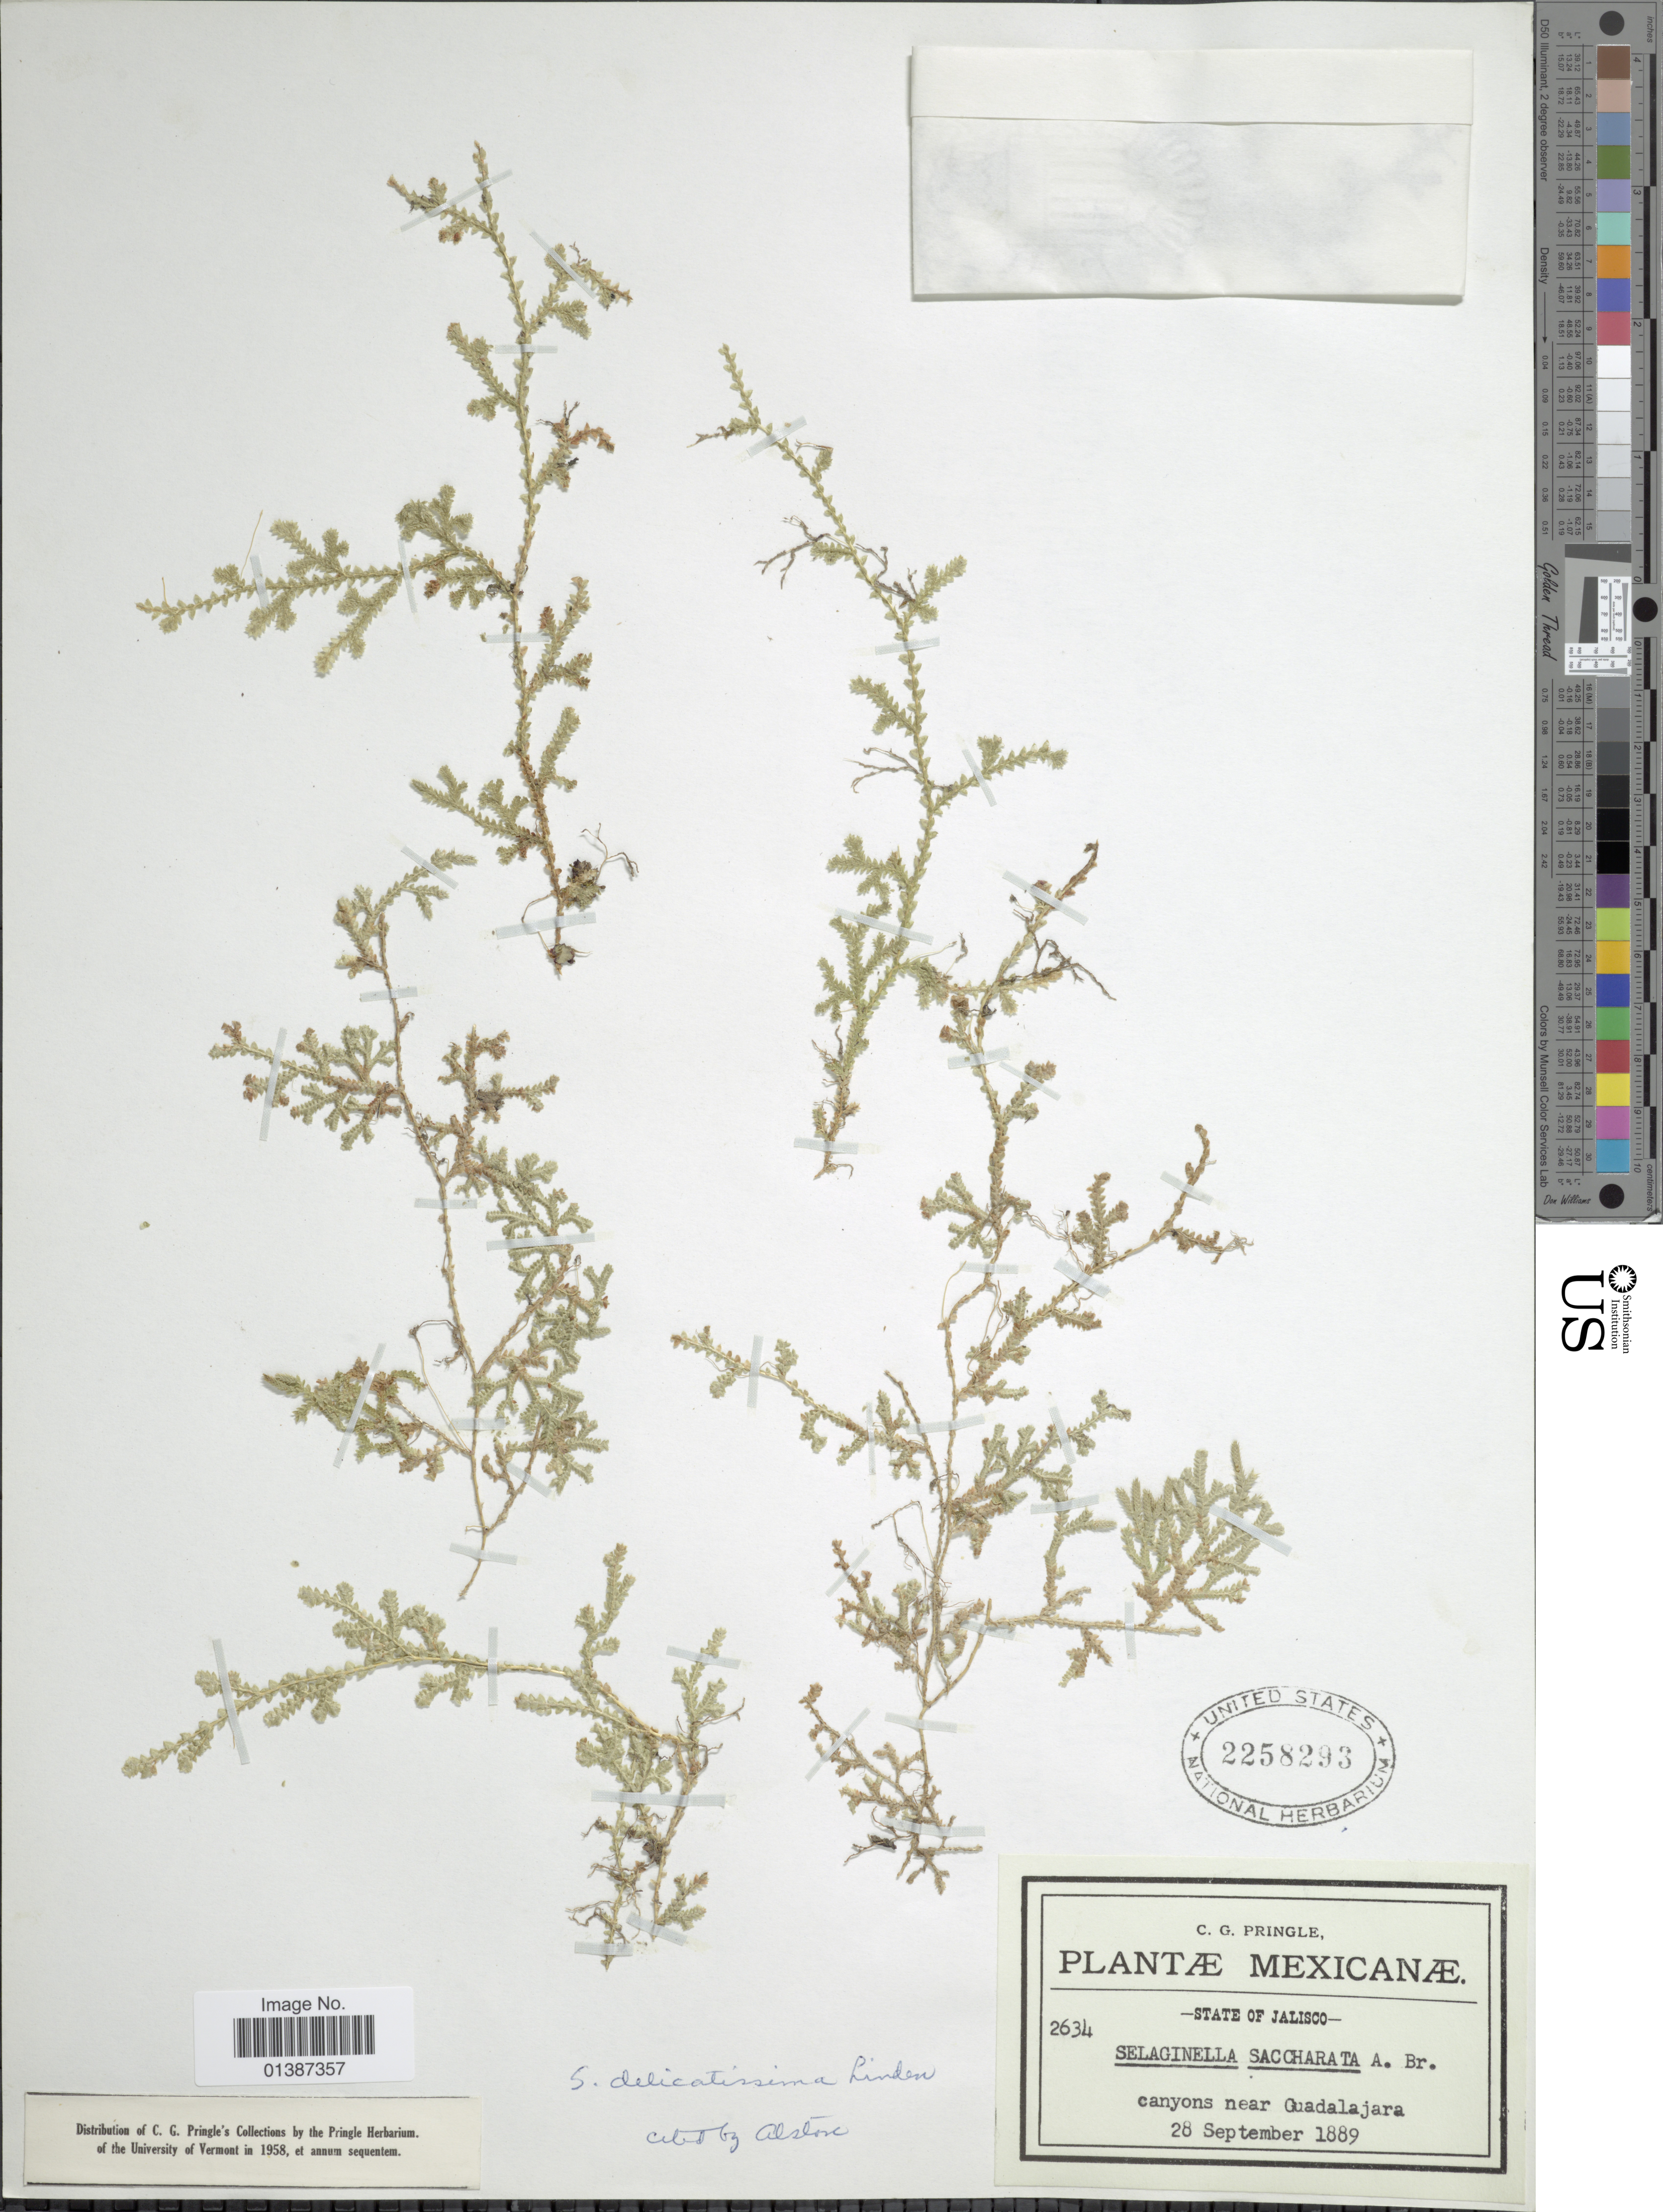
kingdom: Plantae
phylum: Tracheophyta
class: Lycopodiopsida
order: Selaginellales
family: Selaginellaceae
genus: Selaginella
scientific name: Selaginella delicatissima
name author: Linden ex A. Braun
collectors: C. G. Pringle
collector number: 2634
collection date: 1889-09-28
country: Mexico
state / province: Jalisco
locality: Stae of Jalisco, canyons near Guadalajara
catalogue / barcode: US 2258293